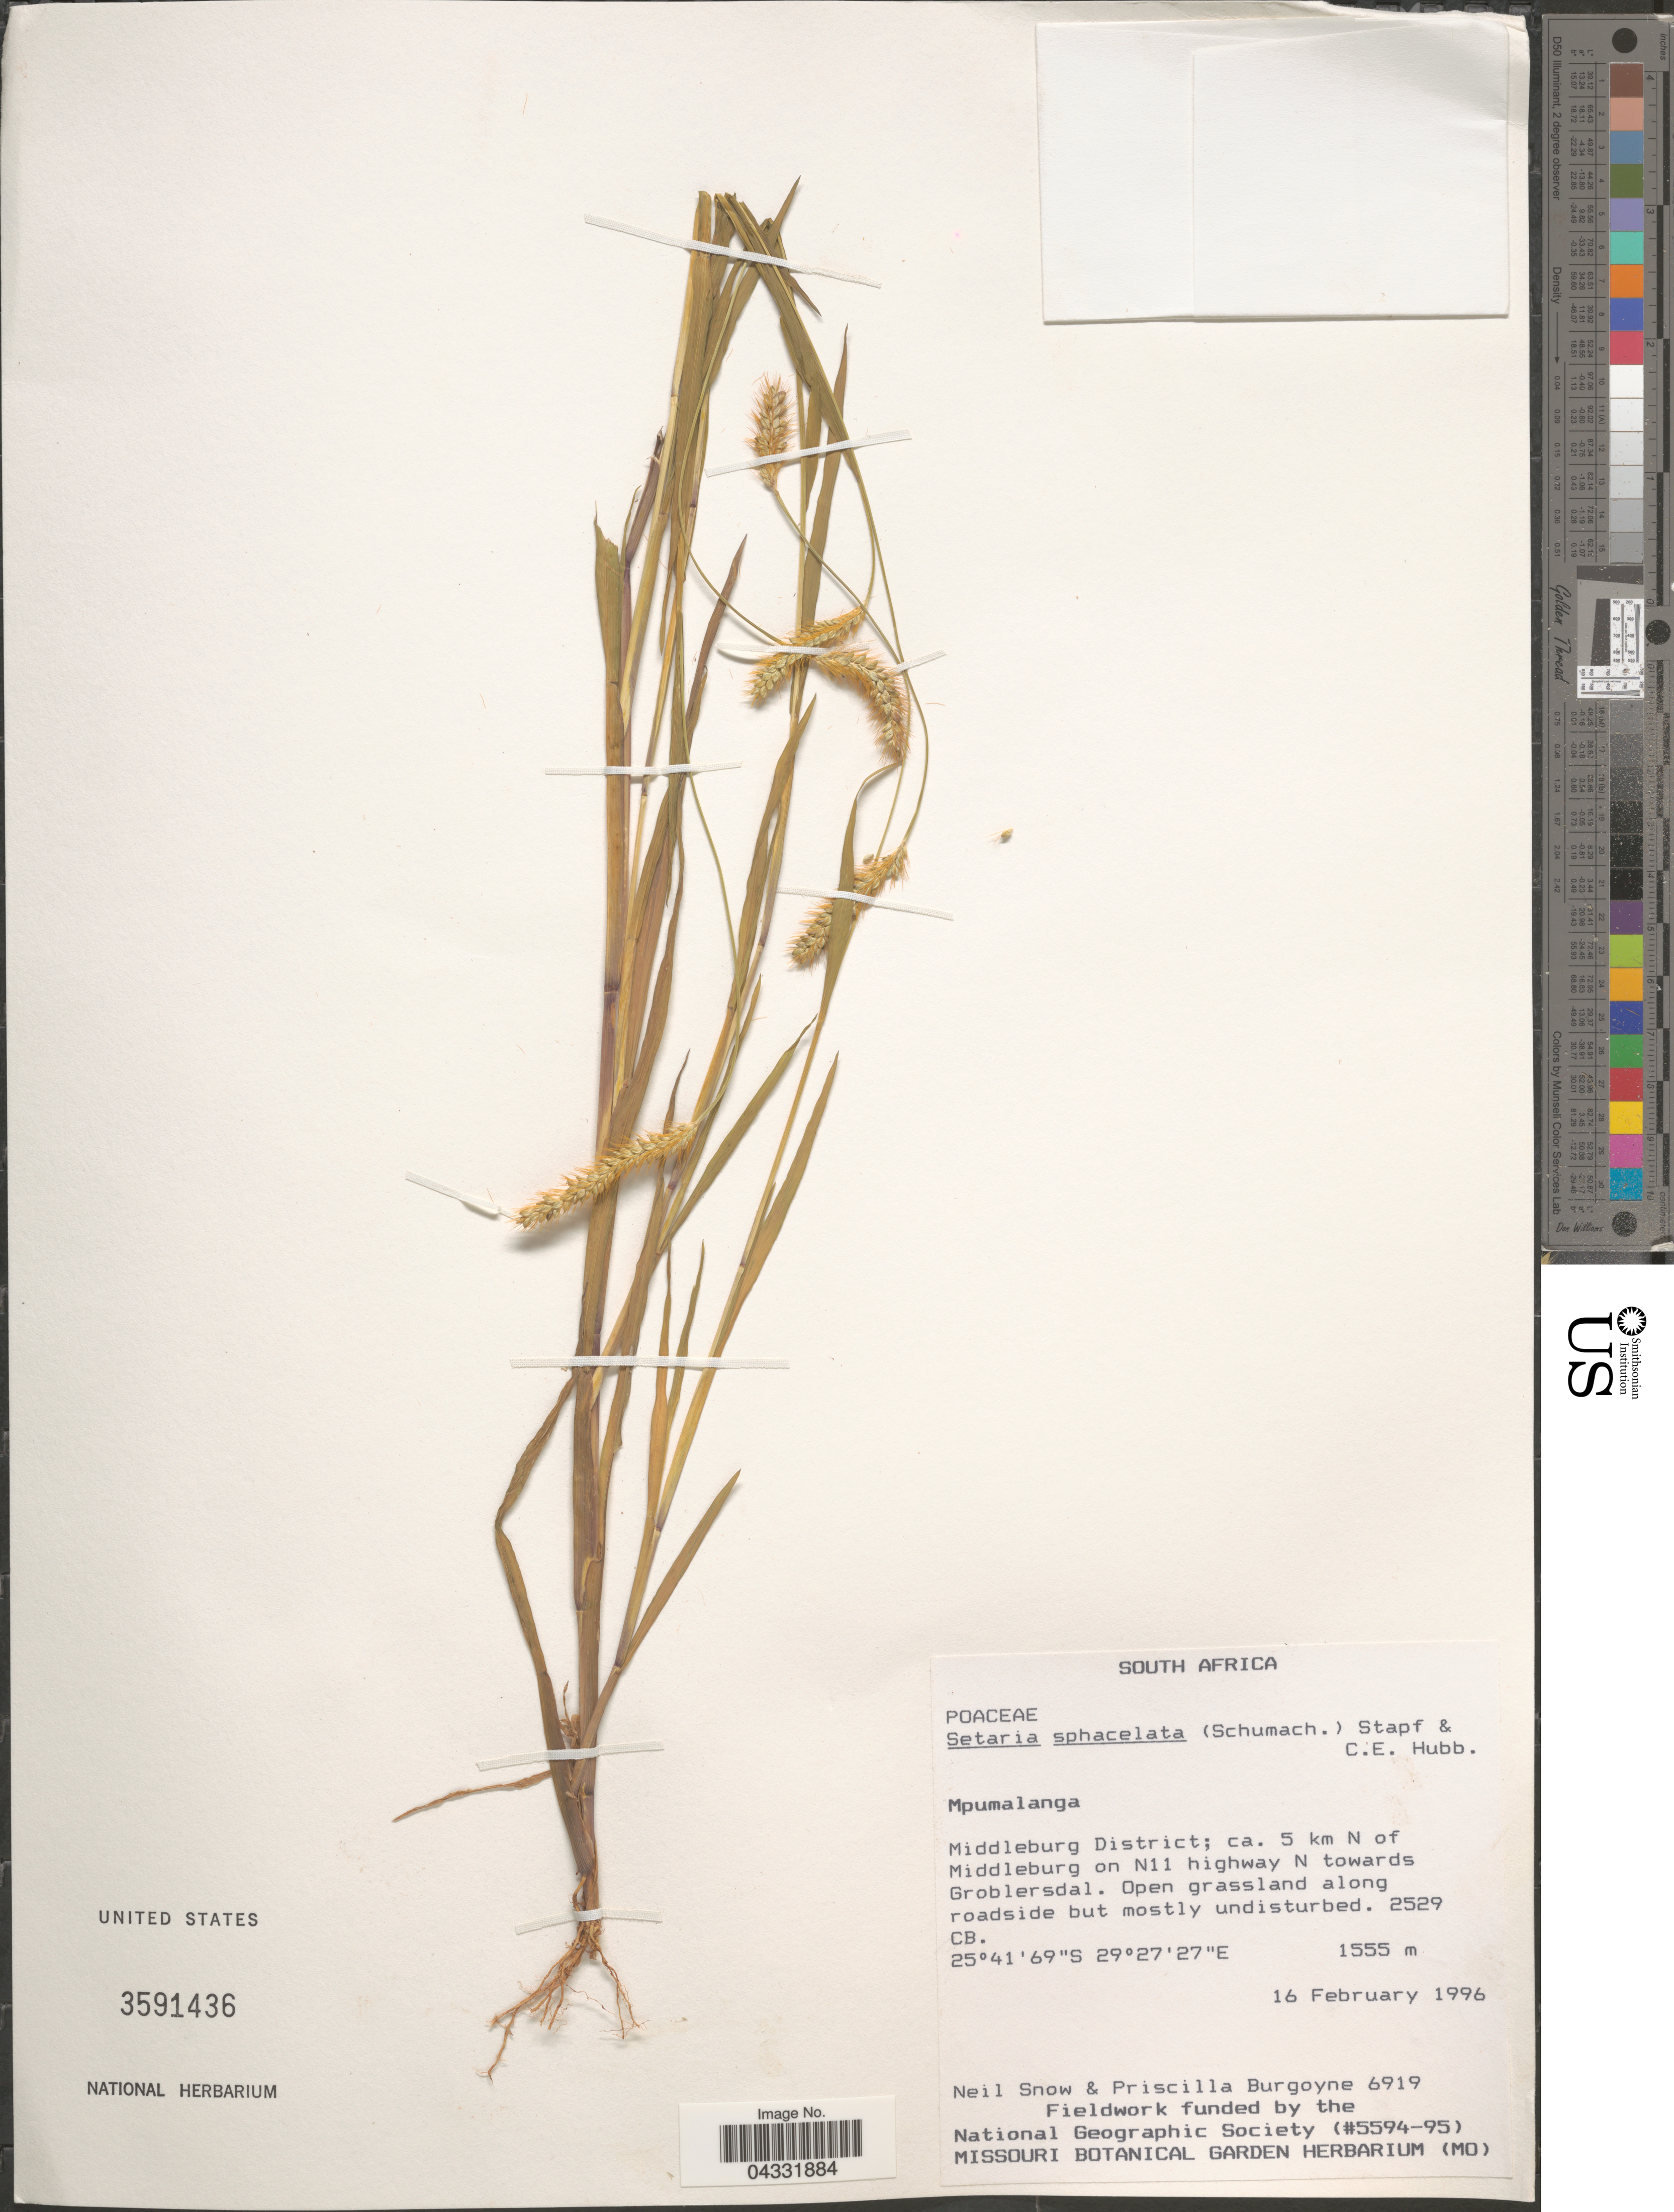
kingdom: Plantae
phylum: Tracheophyta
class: Liliopsida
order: Poales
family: Poaceae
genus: Setaria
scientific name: Setaria sphacelata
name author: (Schumach.) Stapf & Hubb. ex Moss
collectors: N. Snow & P. M. Burgoyne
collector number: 6919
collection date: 1996-02-16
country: South Africa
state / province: Mpumalanga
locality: Middleburg District; ca. 5 km N of Middleburg on Nil highway N towards Groblerdal.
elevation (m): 1555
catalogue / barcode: US 3591436